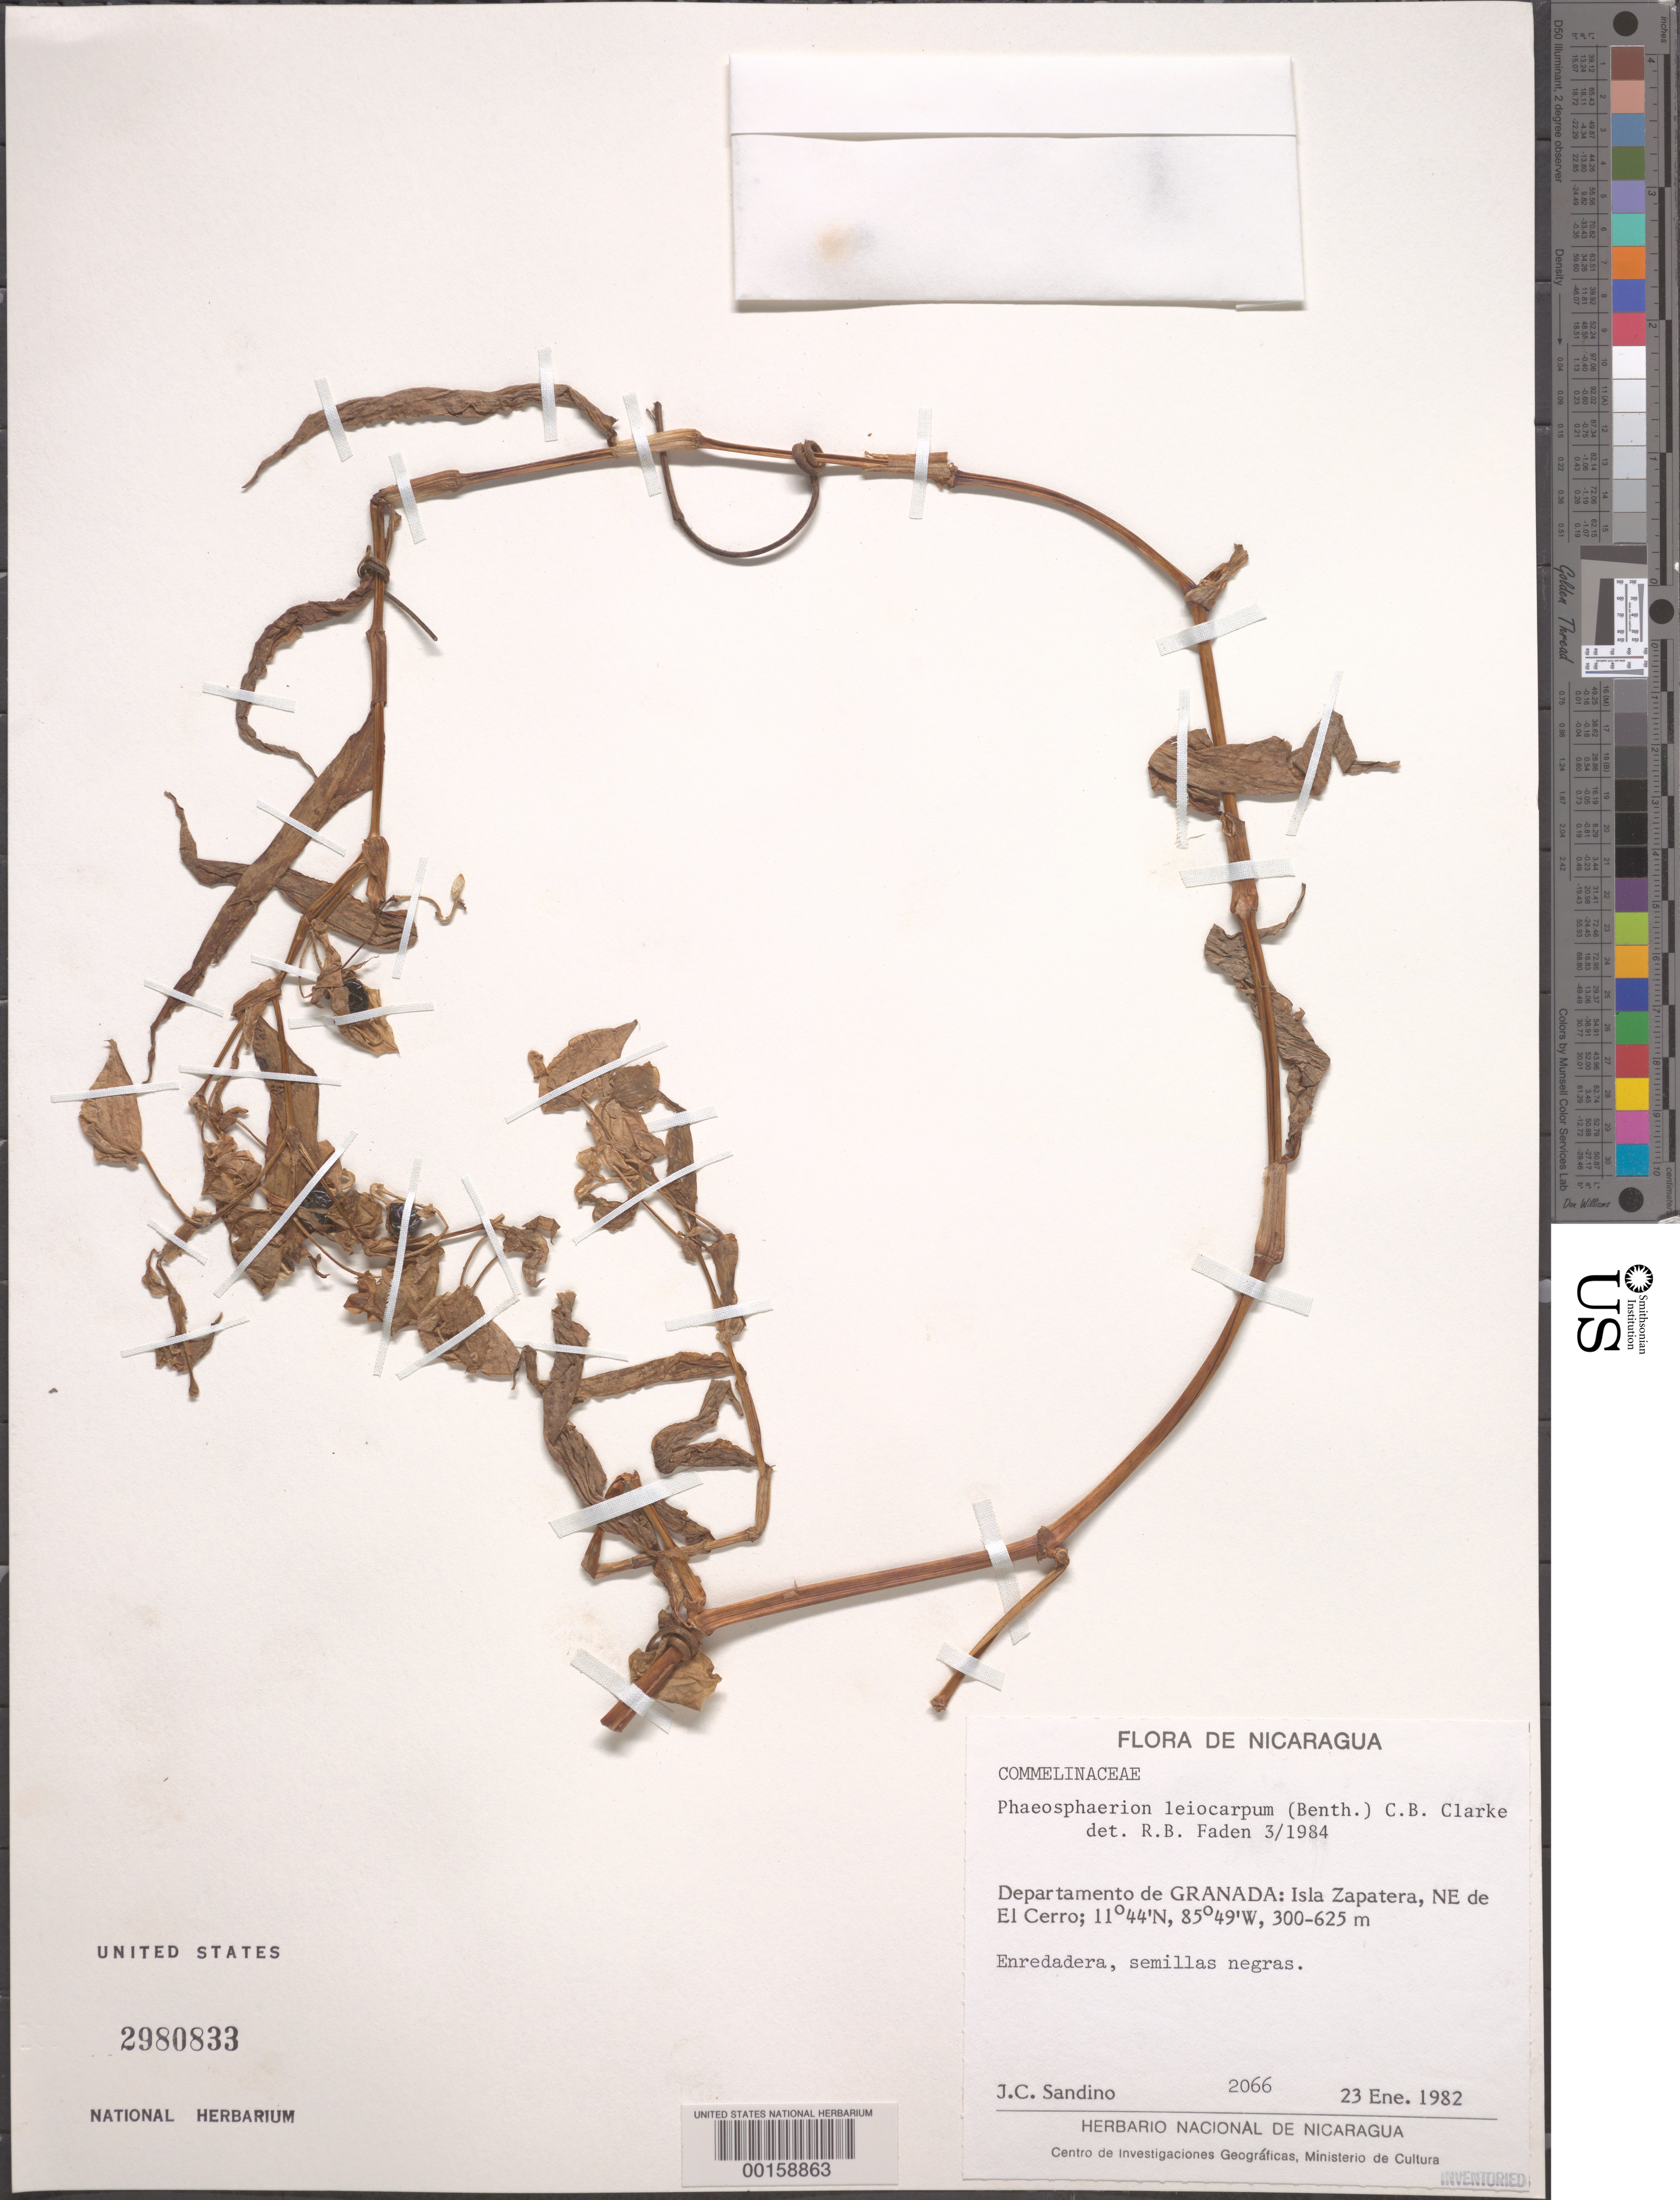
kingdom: Plantae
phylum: Tracheophyta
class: Liliopsida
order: Commelinales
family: Commelinaceae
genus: Commelina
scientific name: Commelina leiocarpa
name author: Benth.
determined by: Faden, Robert B., (US), Smithsonian Institution - National Museum of Natural History (UNITED STATES)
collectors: J. Sandino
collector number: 2066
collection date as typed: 23 Jan 1982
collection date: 1982-01-23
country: Nicaragua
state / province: Granada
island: Isla Zapatera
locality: Zapatera island, ne of el cerro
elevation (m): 300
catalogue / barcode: US 2980833